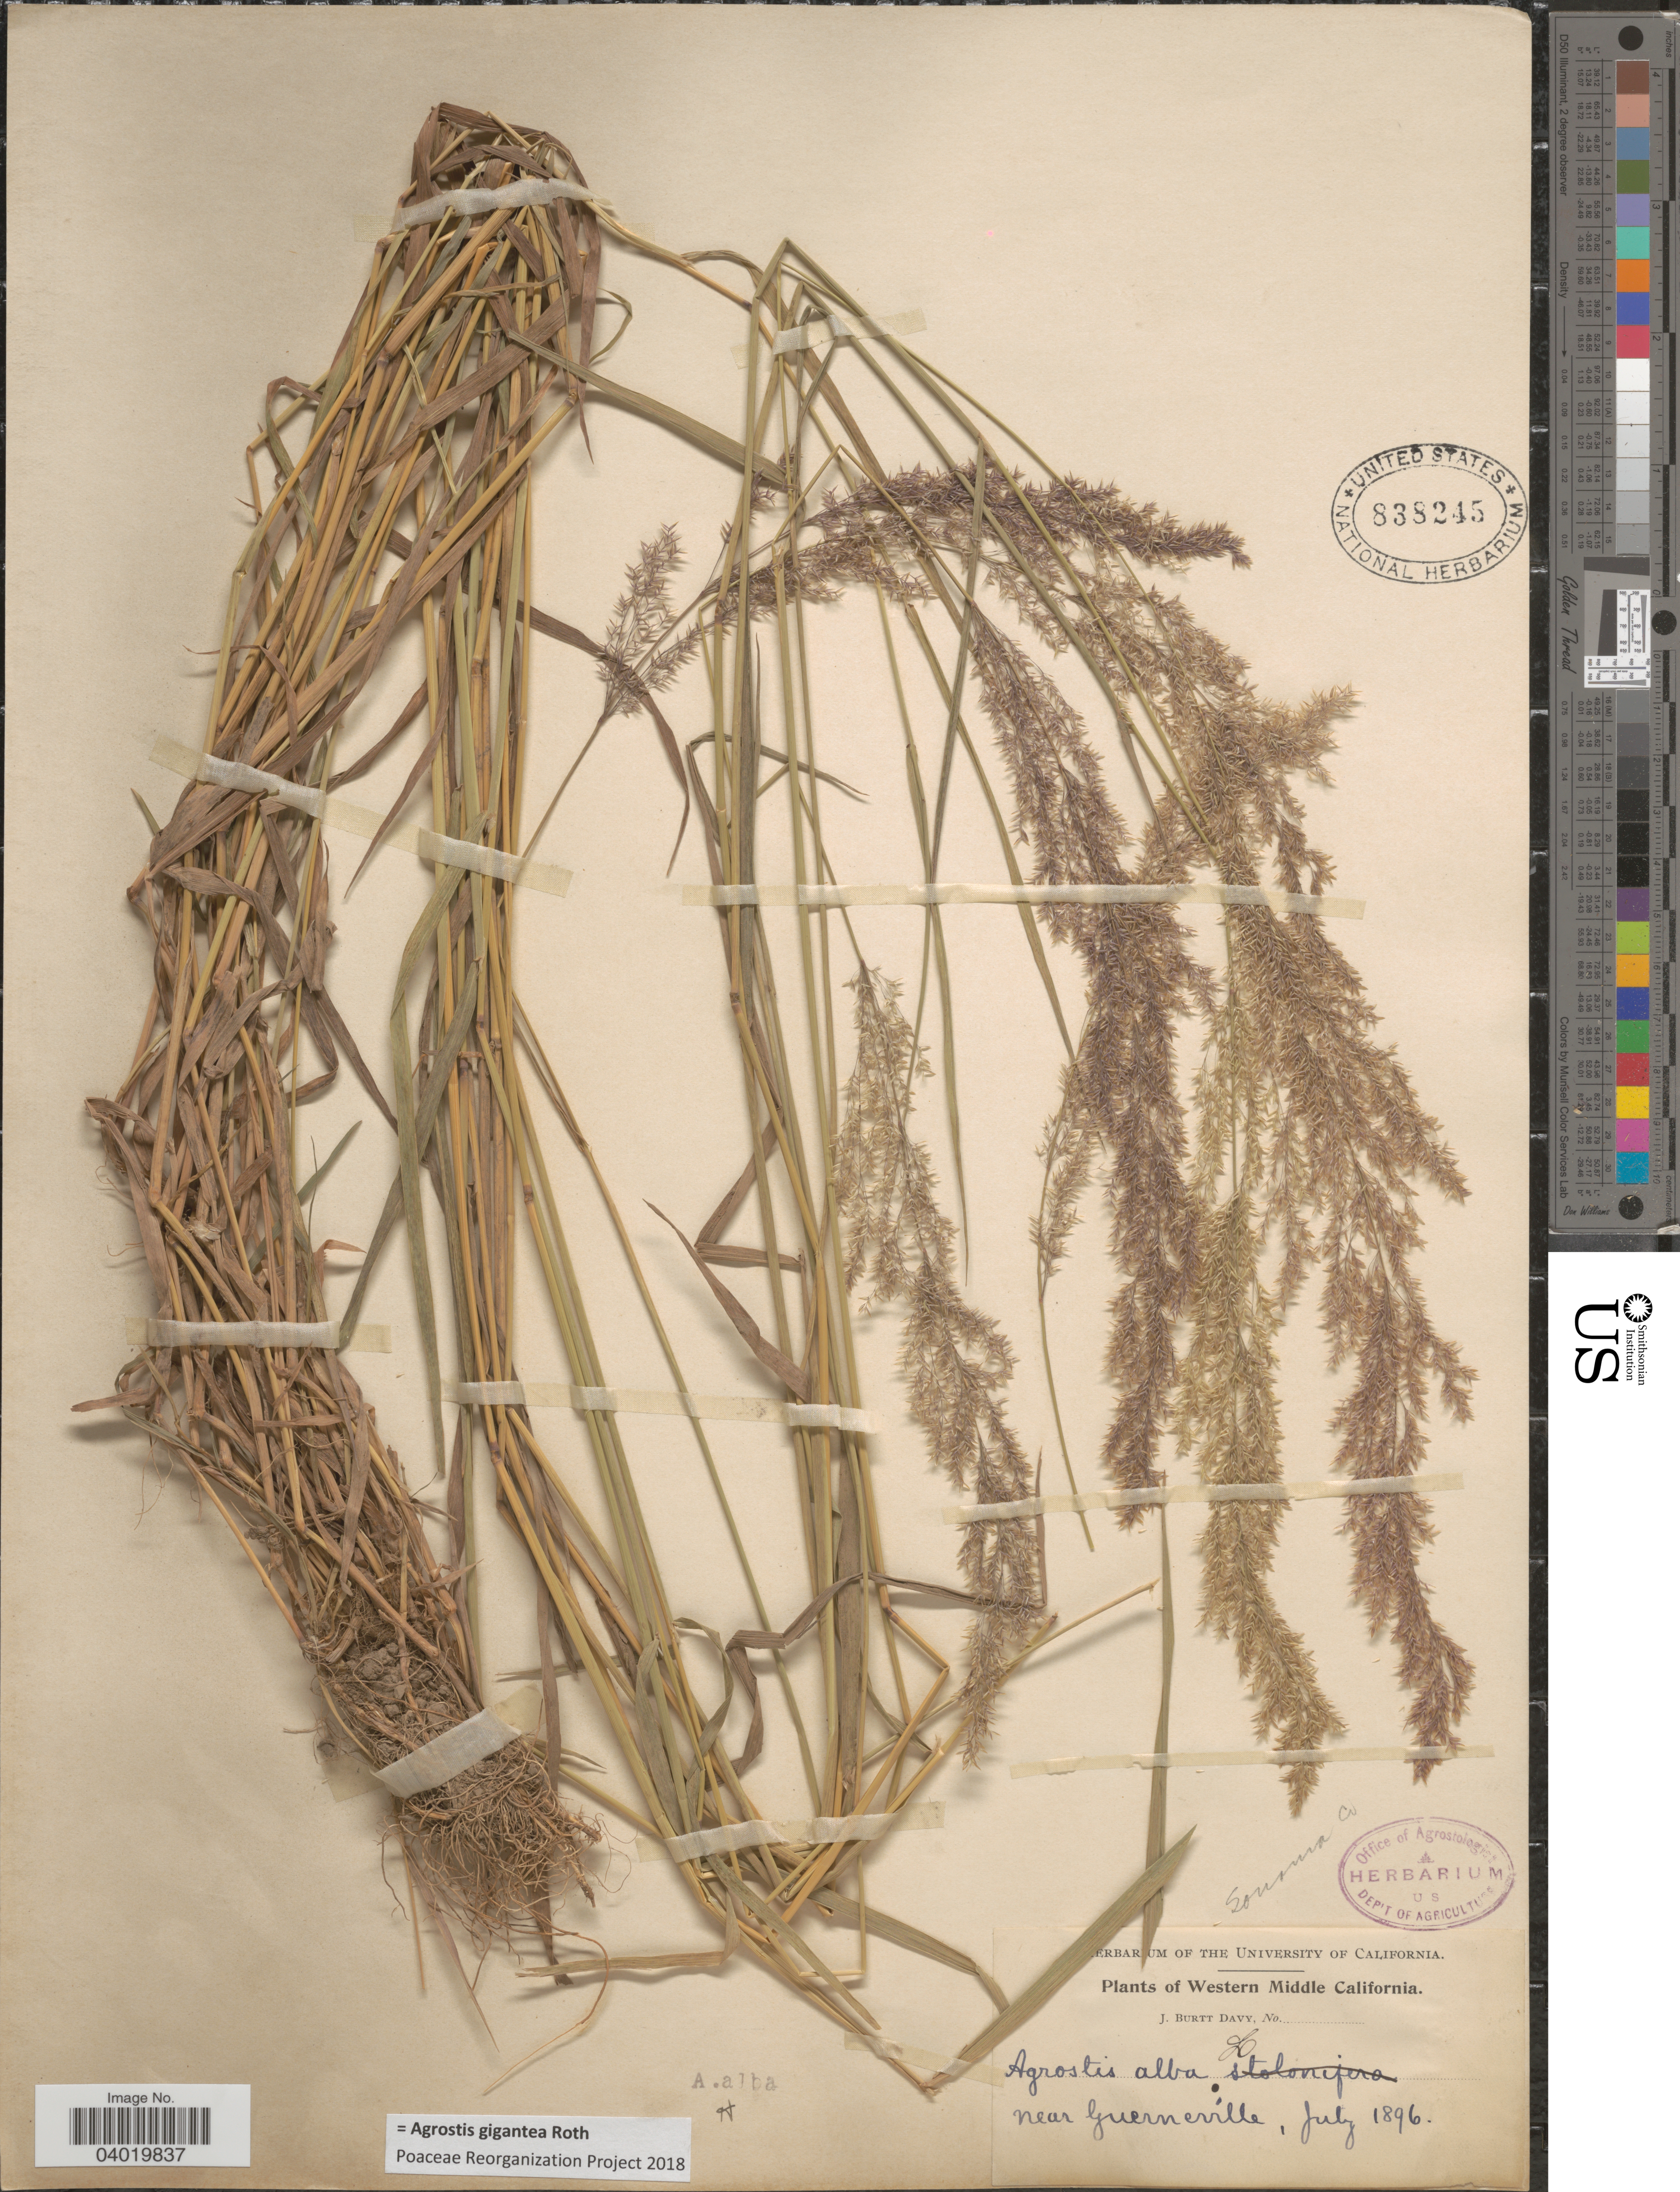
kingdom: Plantae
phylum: Tracheophyta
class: Liliopsida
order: Poales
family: Poaceae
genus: Agrostis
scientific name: Agrostis gigantea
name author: Roth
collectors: J. Burtt Davy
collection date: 1896-07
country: United States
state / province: California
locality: Western Middle California. Near Guerneville.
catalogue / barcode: US 838245